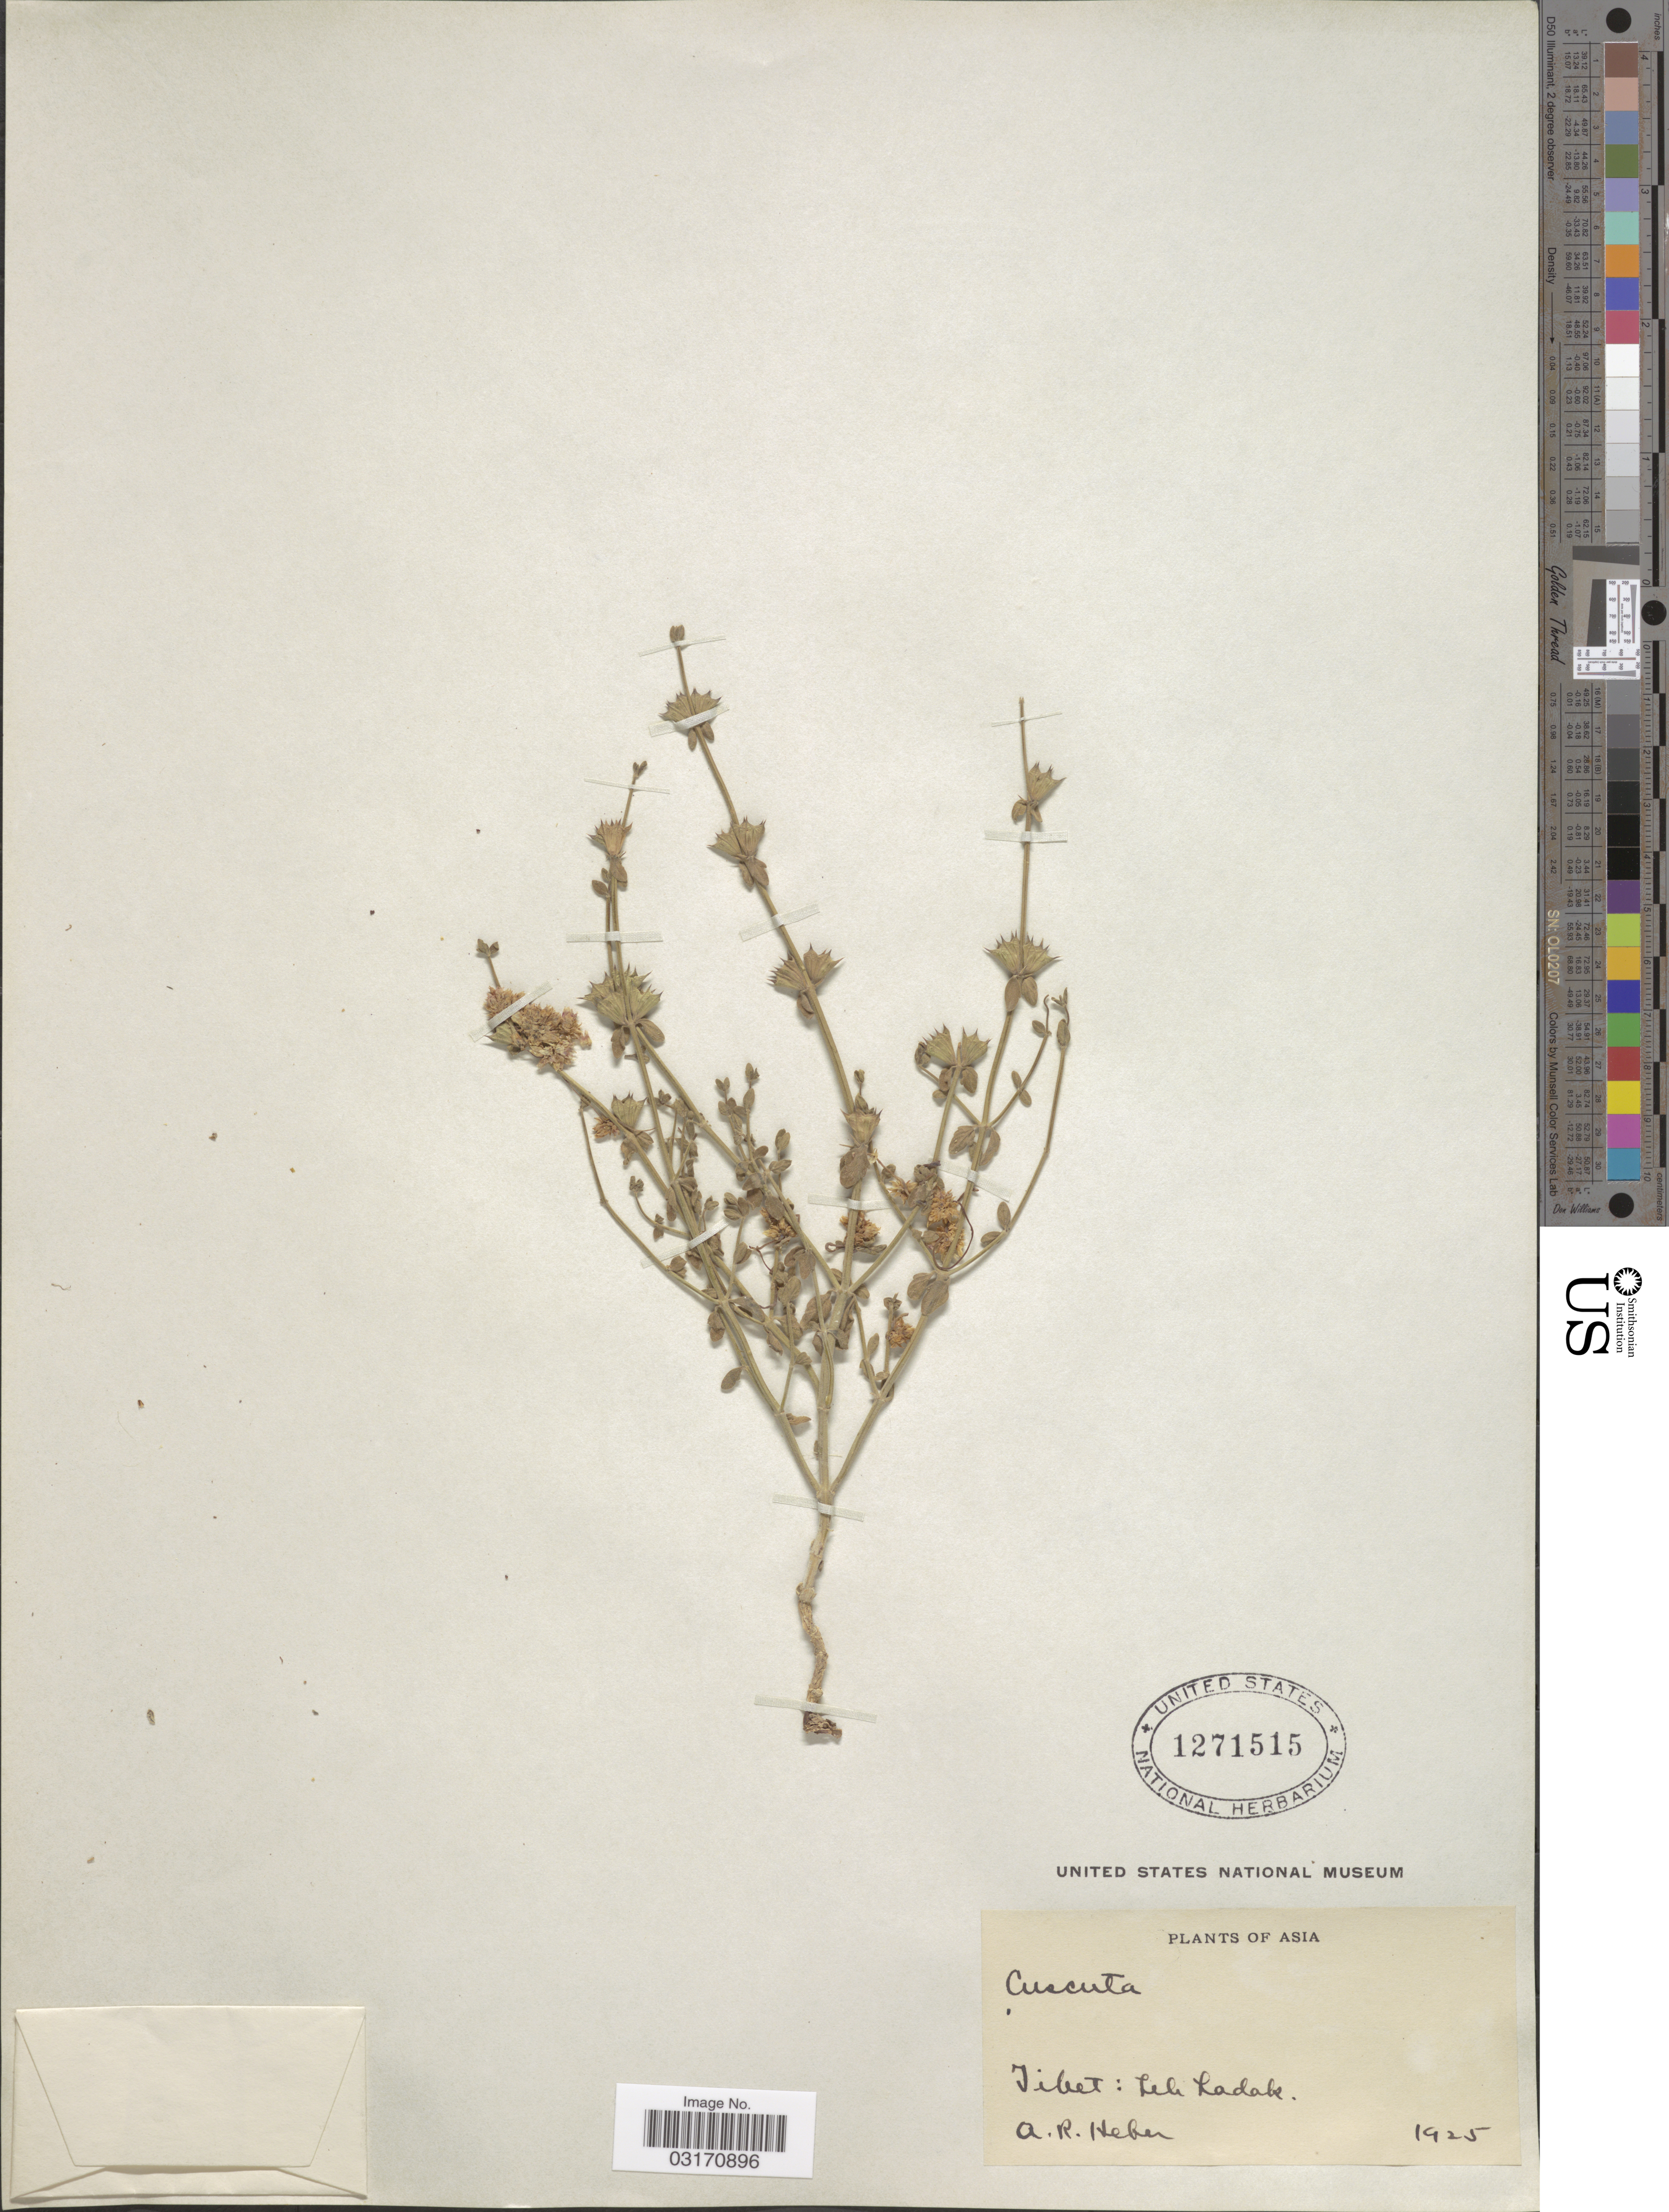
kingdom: Plantae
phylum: Tracheophyta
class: Magnoliopsida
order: Solanales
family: Convolvulaceae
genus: Cuscuta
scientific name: Cuscuta sp.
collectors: A. Heber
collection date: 1925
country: China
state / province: Xizang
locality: Tibet: Leh Ladabe. [interpreted]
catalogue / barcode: US 1271515